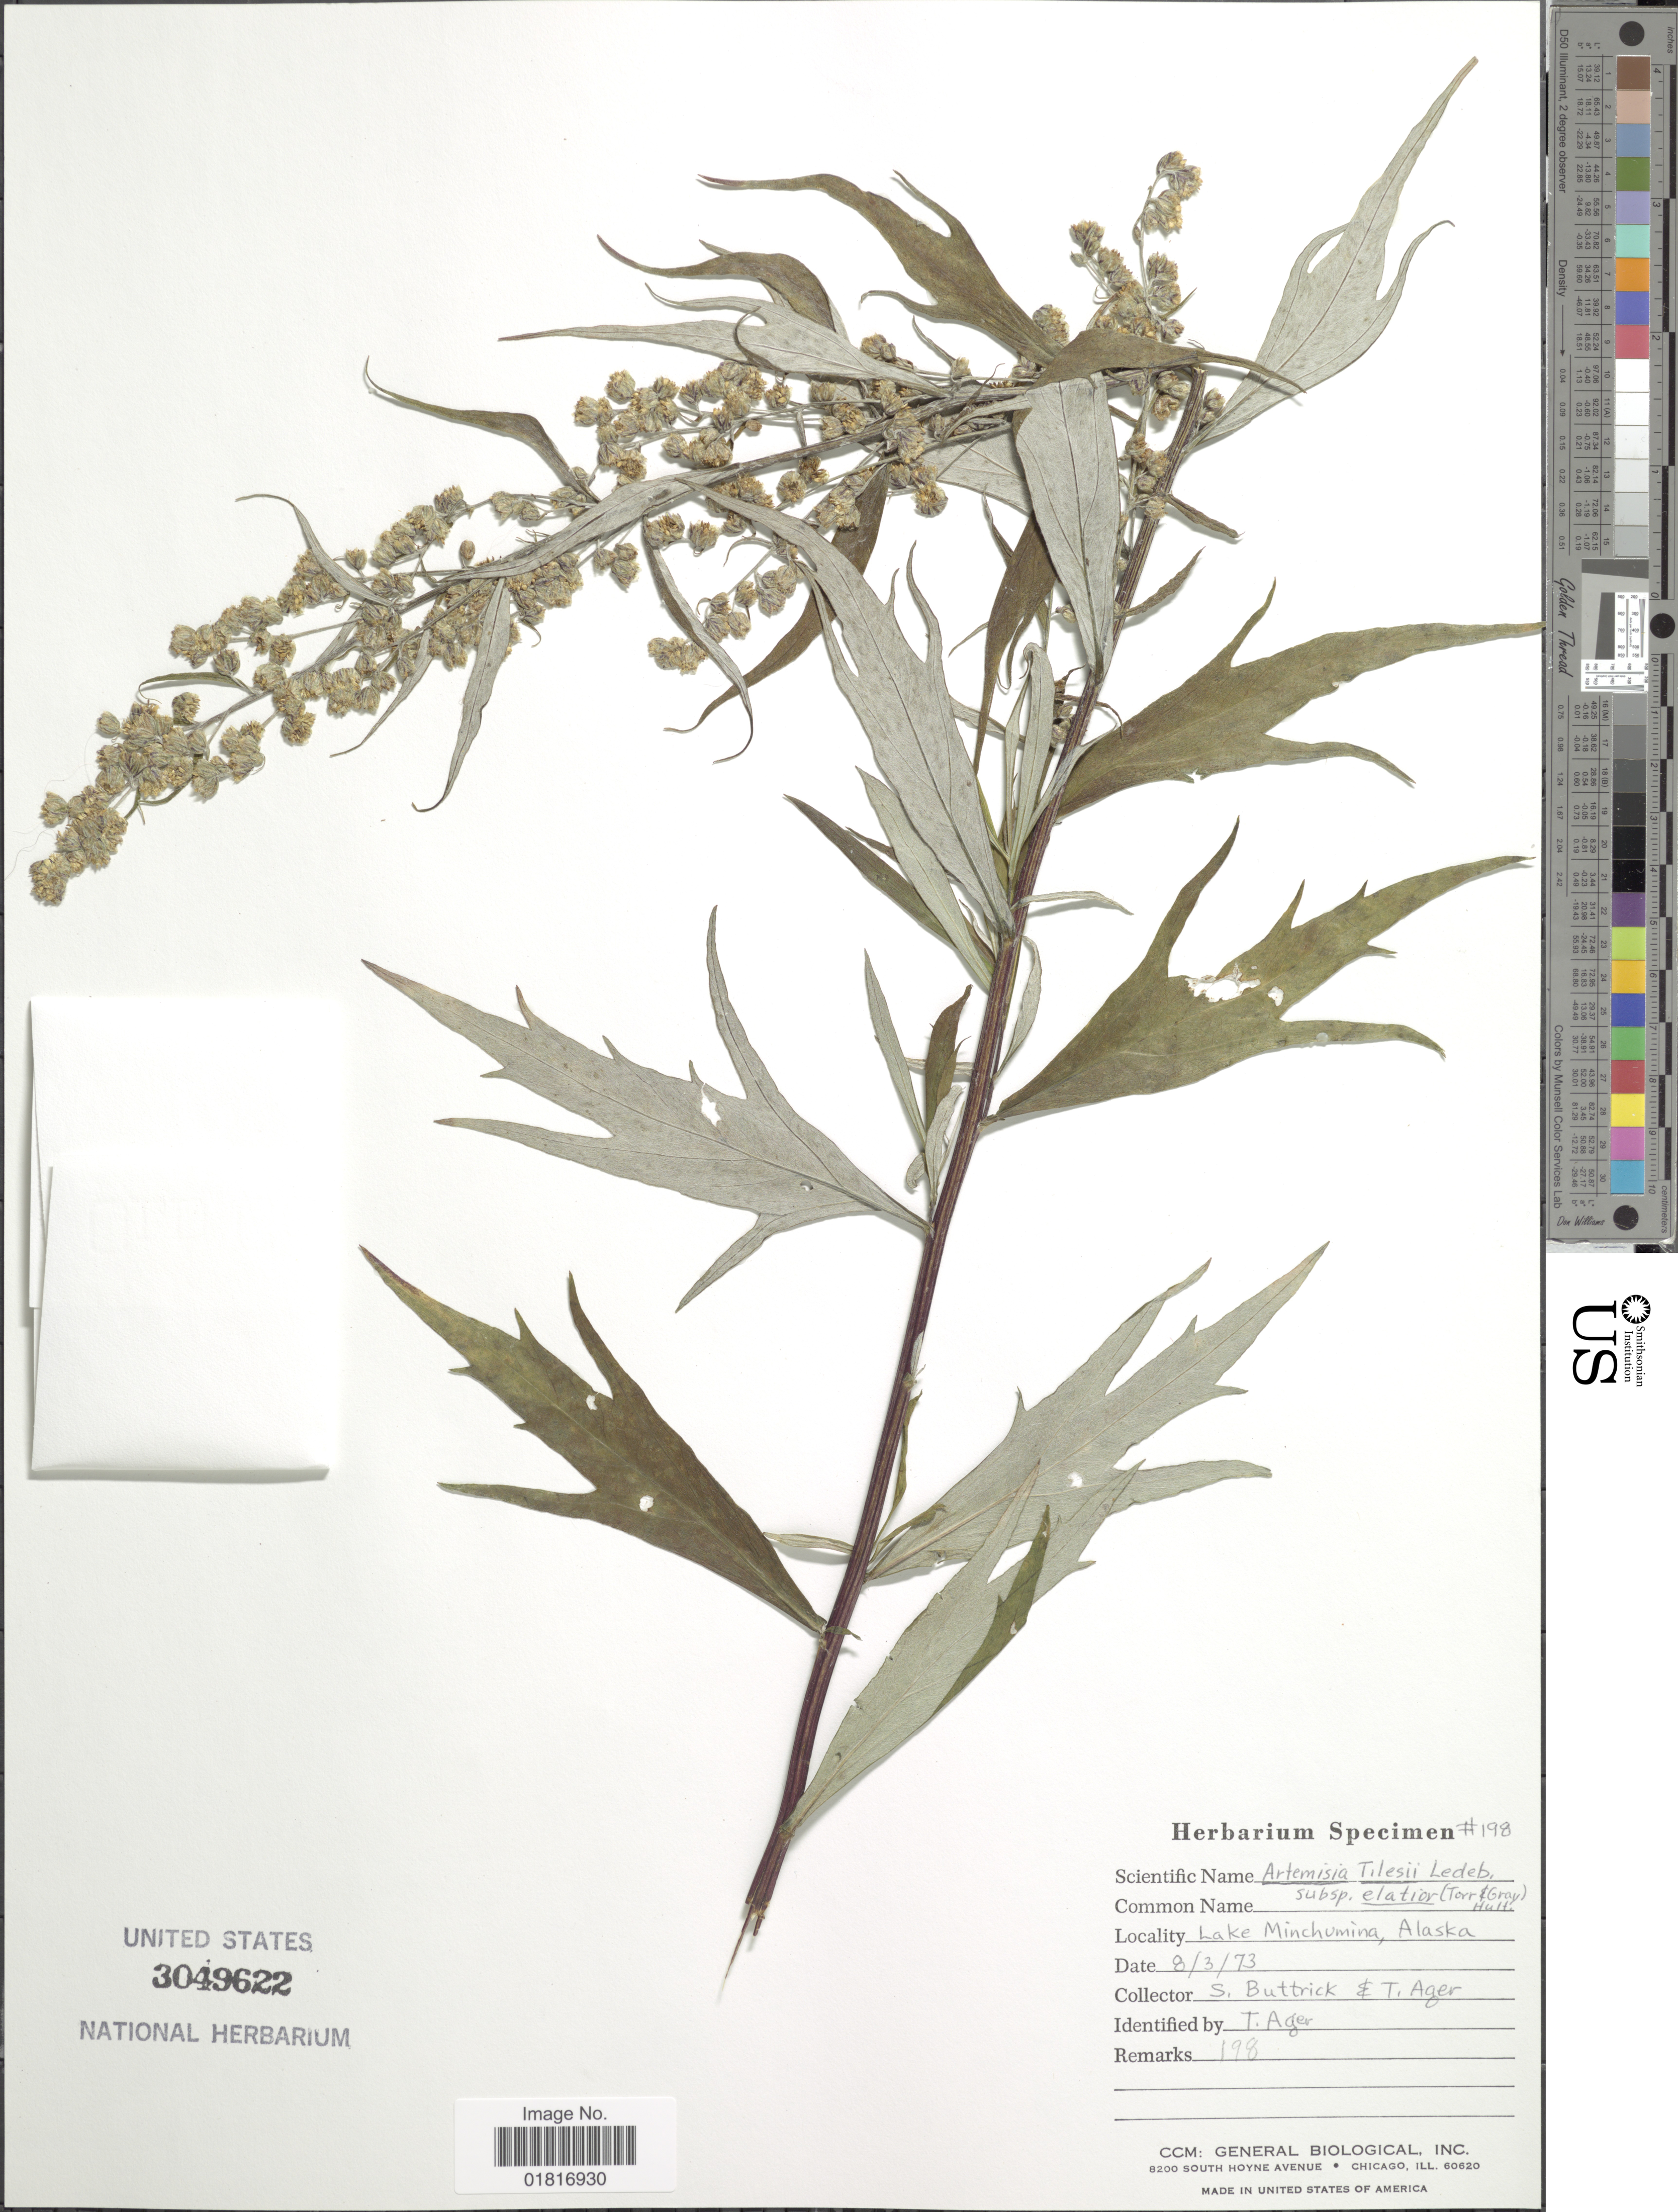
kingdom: Plantae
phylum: Tracheophyta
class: Magnoliopsida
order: Asterales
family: Asteraceae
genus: Artemisia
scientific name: Artemisia tilesii var. elatior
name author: Torr. & A. Gray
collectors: S. Buttrick & T. A. Ager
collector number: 198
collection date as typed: Transcribed d/m/y: 8/3/73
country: United States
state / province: Alaska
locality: Lake Minchumina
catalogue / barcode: US 3049622